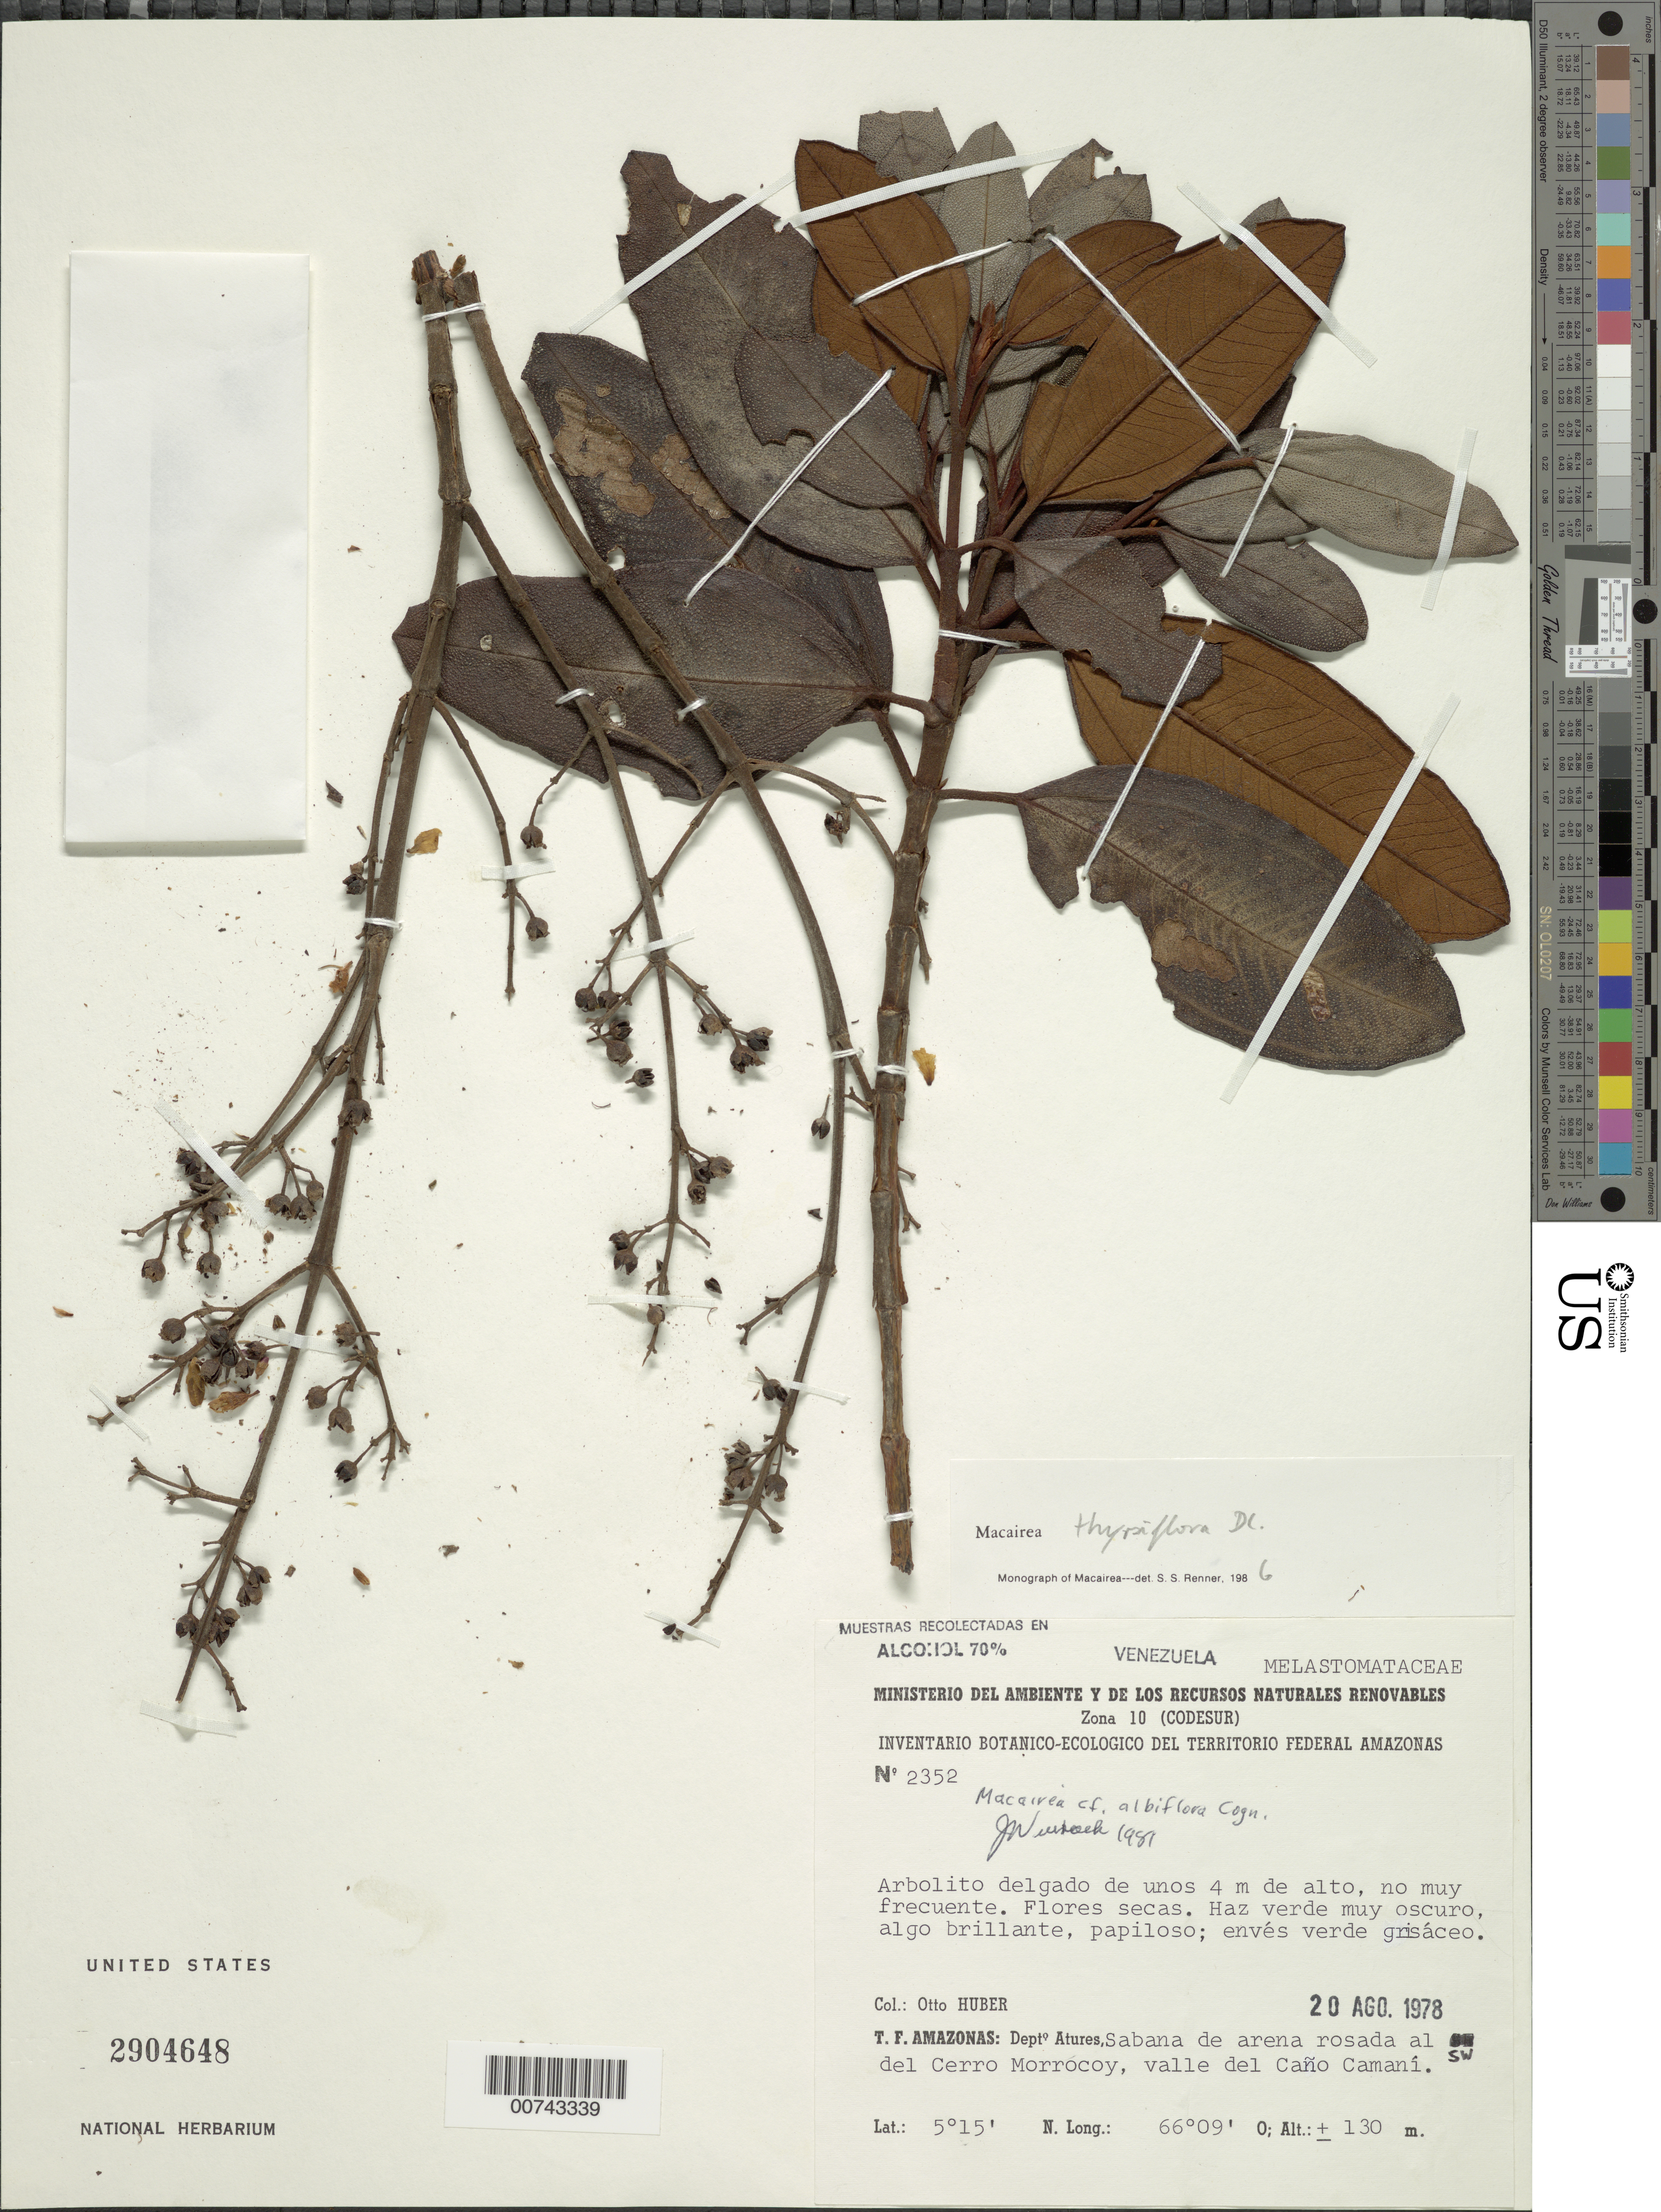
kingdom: Plantae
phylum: Tracheophyta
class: Magnoliopsida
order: Myrtales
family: Melastomataceae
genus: Macairea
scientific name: Macairea thyrsiflora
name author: DC.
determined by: Nunes da Silva, Diego, (RB), Jardim Botanico do Rio de Janeiro - Herbario (BRAZIL)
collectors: O. Huber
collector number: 2352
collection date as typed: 20-Aug-78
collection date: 1978-08-20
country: Venezuela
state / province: Amazonas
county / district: Atures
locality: SW de Cerro Morrocoy, valle de Caño Camaní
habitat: Pink sand savanna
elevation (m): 130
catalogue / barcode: US 2904648